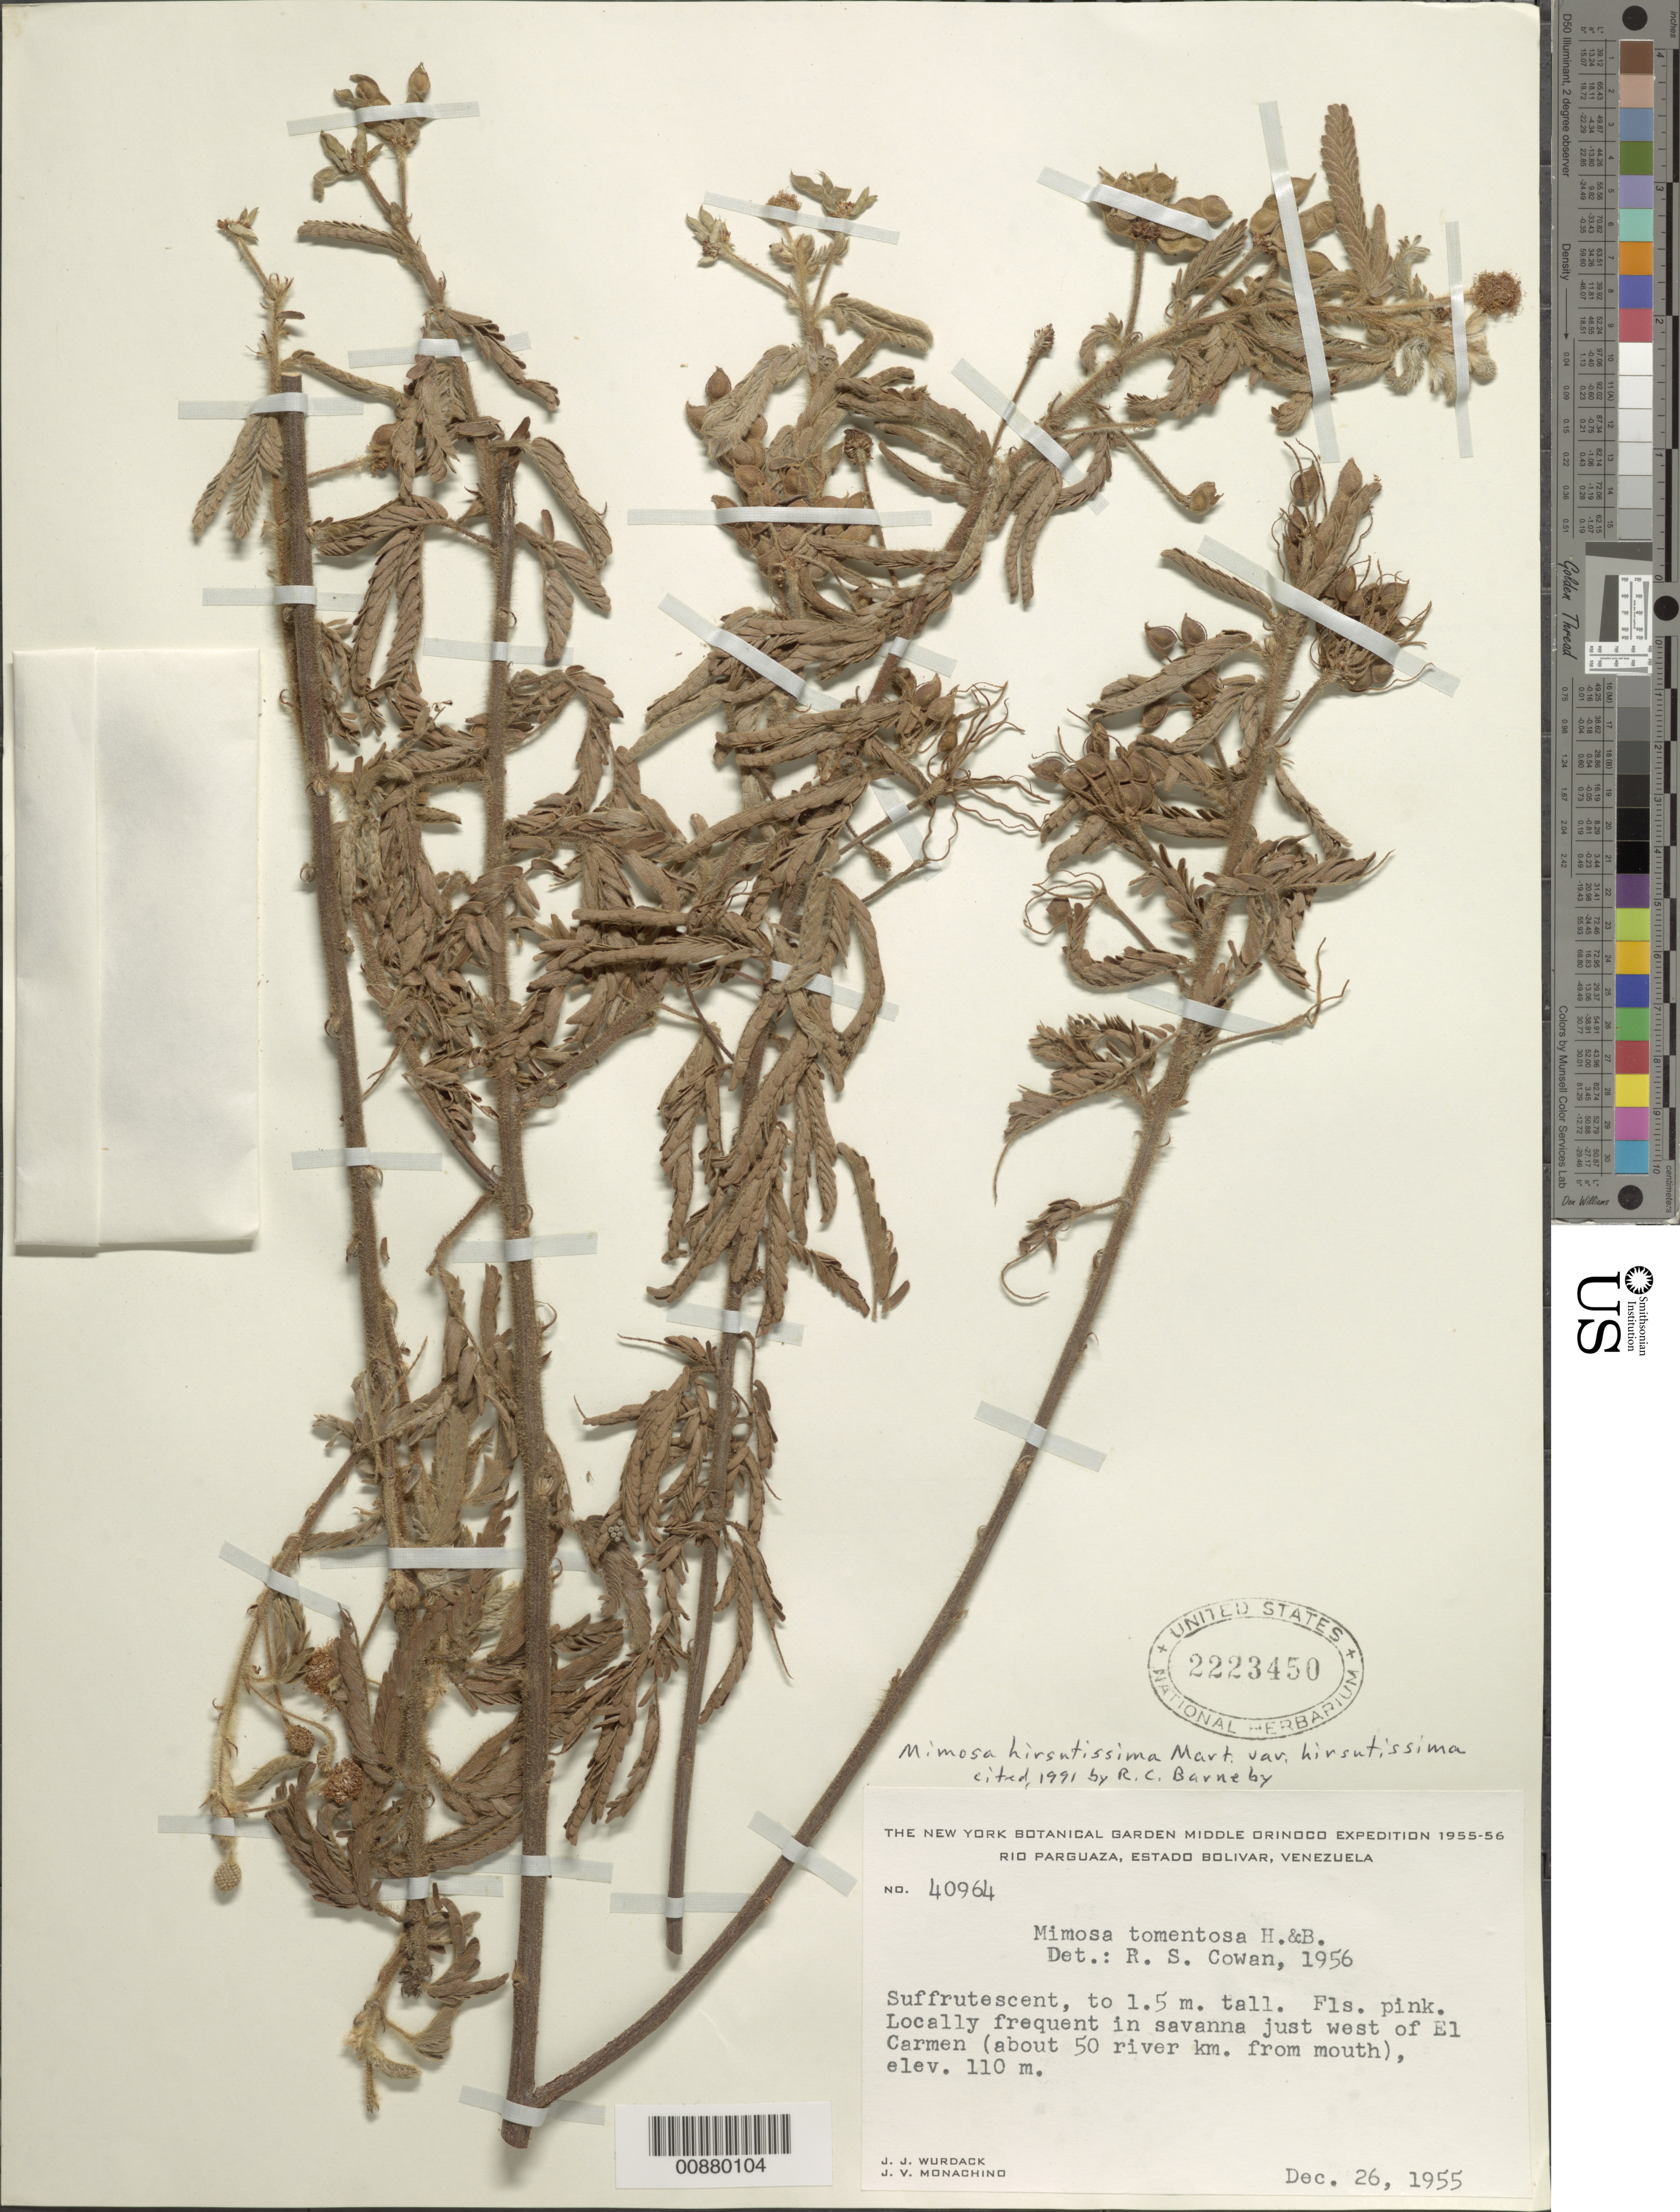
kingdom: Plantae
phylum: Tracheophyta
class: Magnoliopsida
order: Fabales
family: Fabaceae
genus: Mimosa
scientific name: Mimosa hirsutissima var. hirsutissima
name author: Mart.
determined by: Barneby, Rupert C., (NY)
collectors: J. J. Wurdack & J. V. Monachino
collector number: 40964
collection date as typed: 26-Dec-55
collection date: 1955-12-26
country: Venezuela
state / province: Bolívar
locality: Rio Parguaza, just west of El Carmen (about 50 river km from mouth)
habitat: Savanna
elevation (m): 110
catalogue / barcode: US 2223450